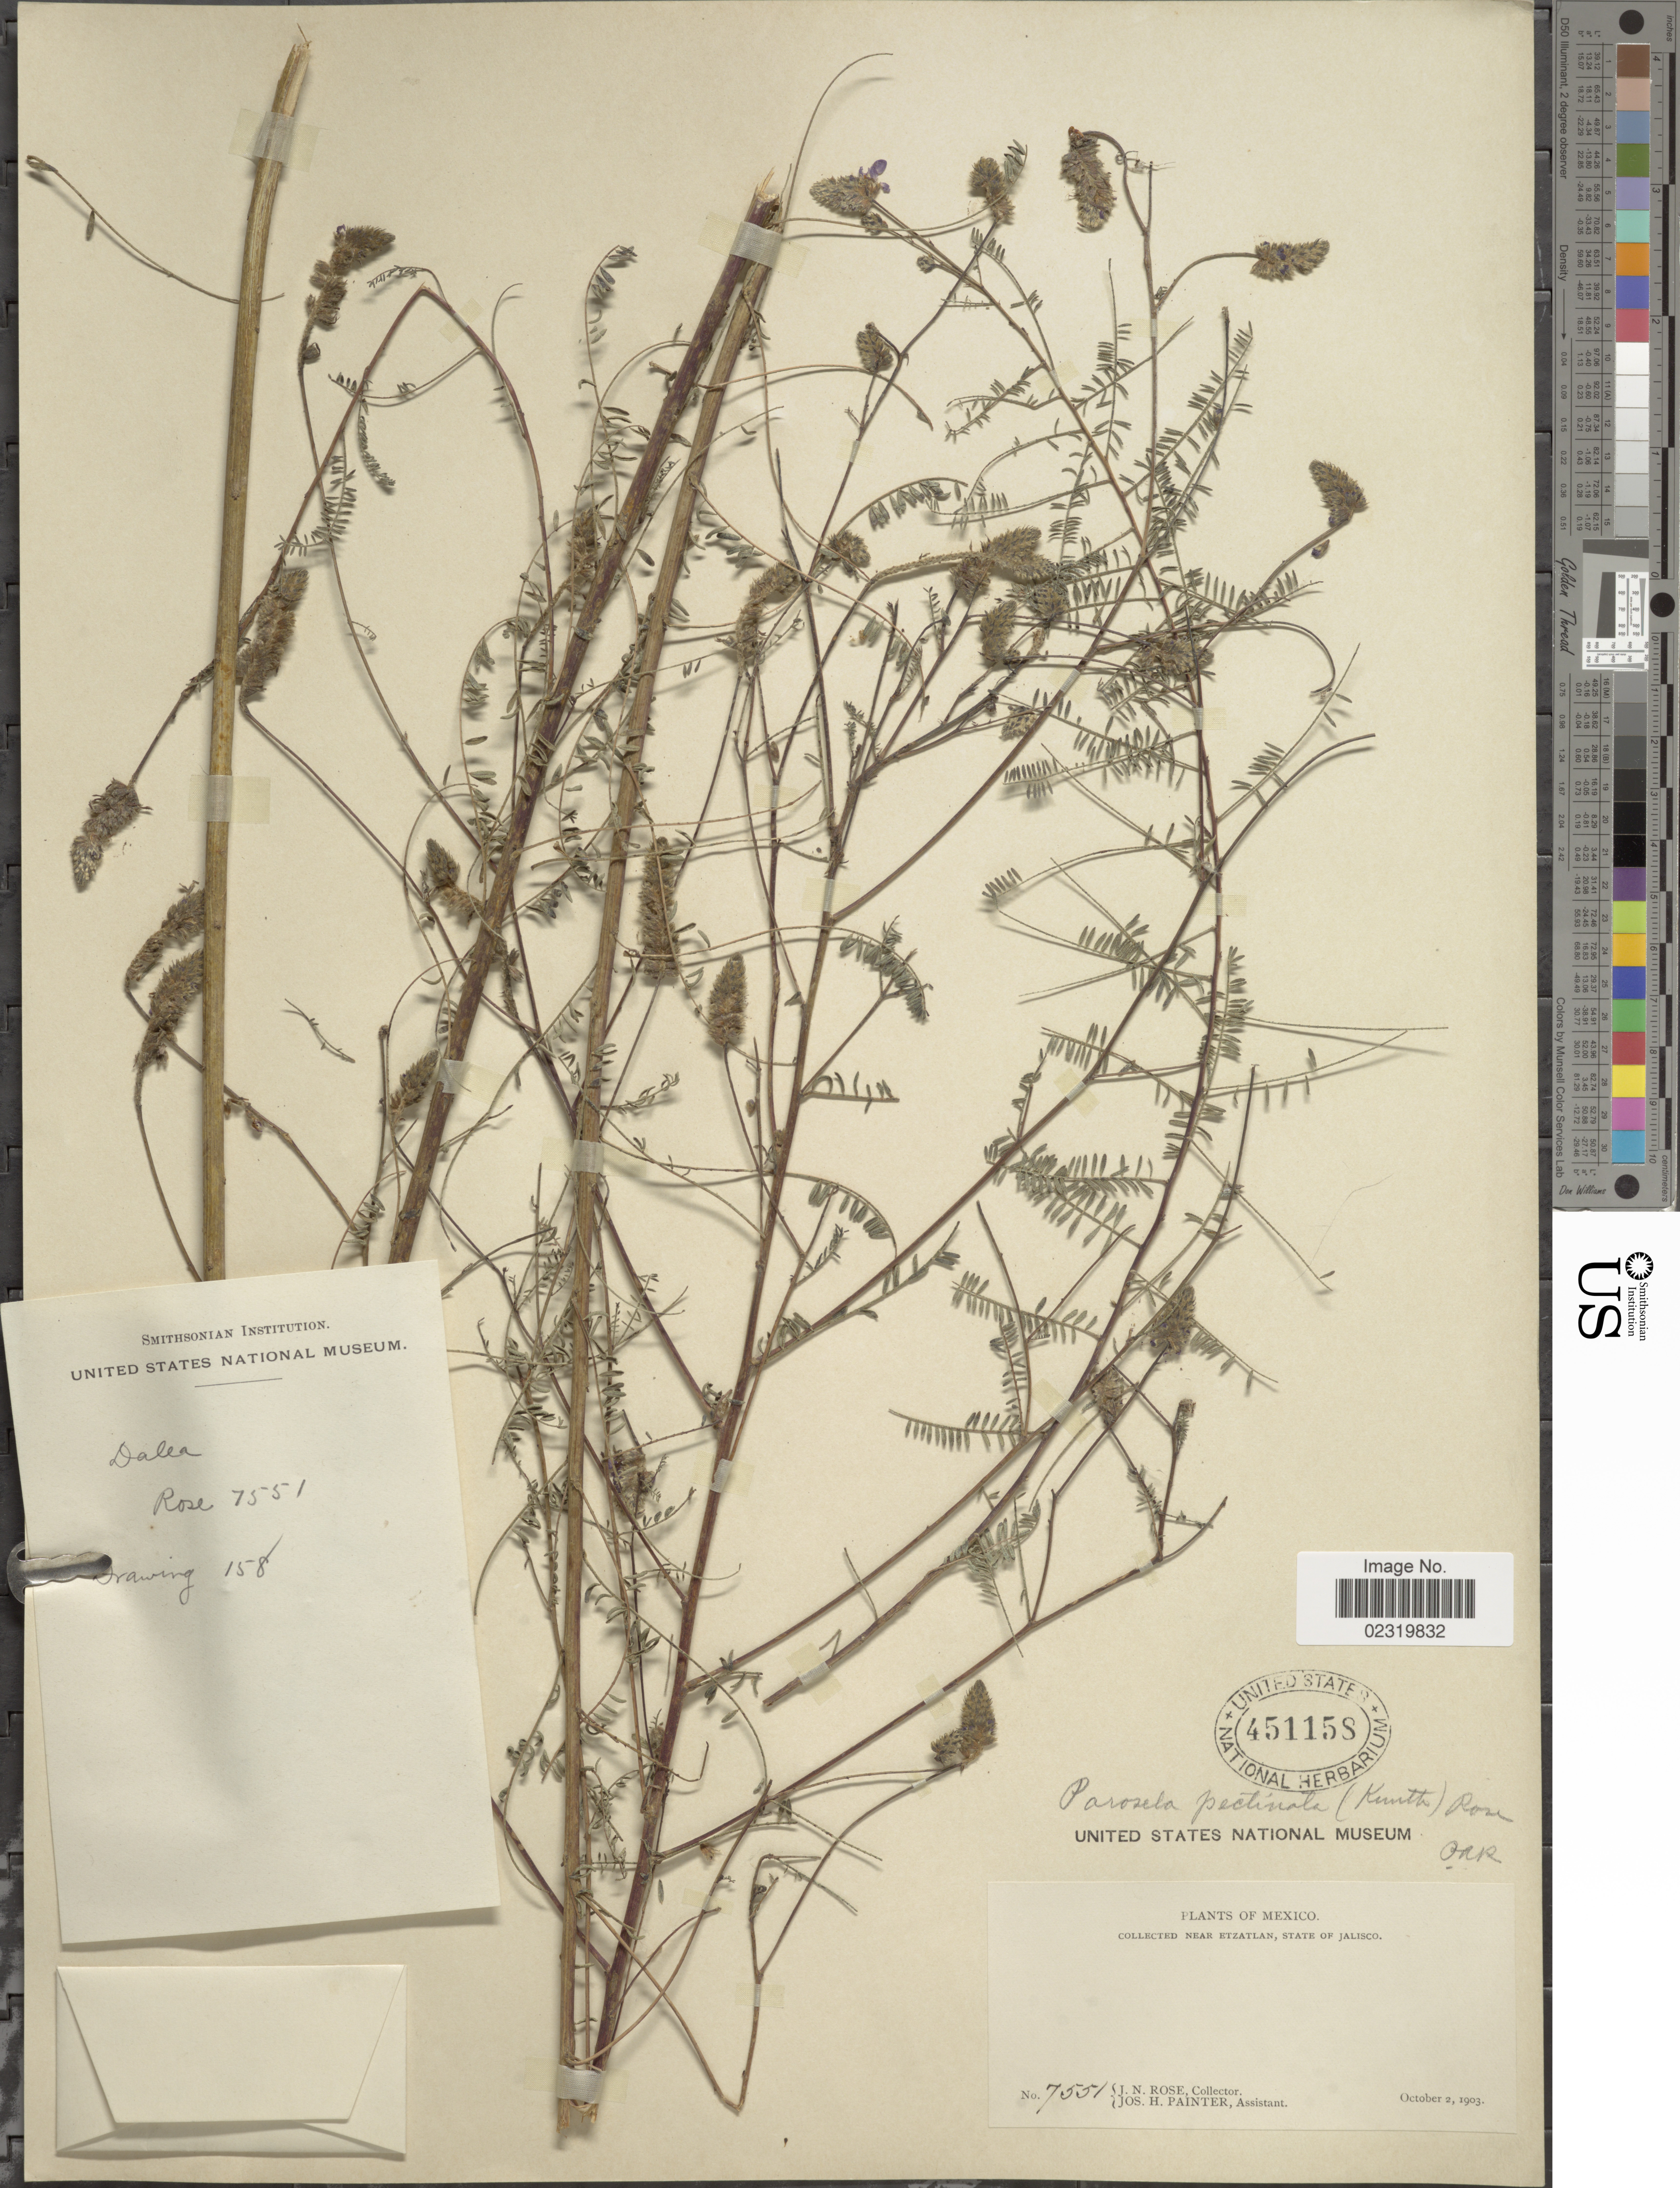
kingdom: Plantae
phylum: Tracheophyta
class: Magnoliopsida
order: Fabales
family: Fabaceae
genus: Dalea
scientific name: Dalea pectinata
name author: Kunth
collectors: J. N. Rose & J. H. Painter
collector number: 7551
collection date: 1903-10-02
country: Mexico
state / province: Jalisco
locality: Near Etzatlan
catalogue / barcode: US 451158